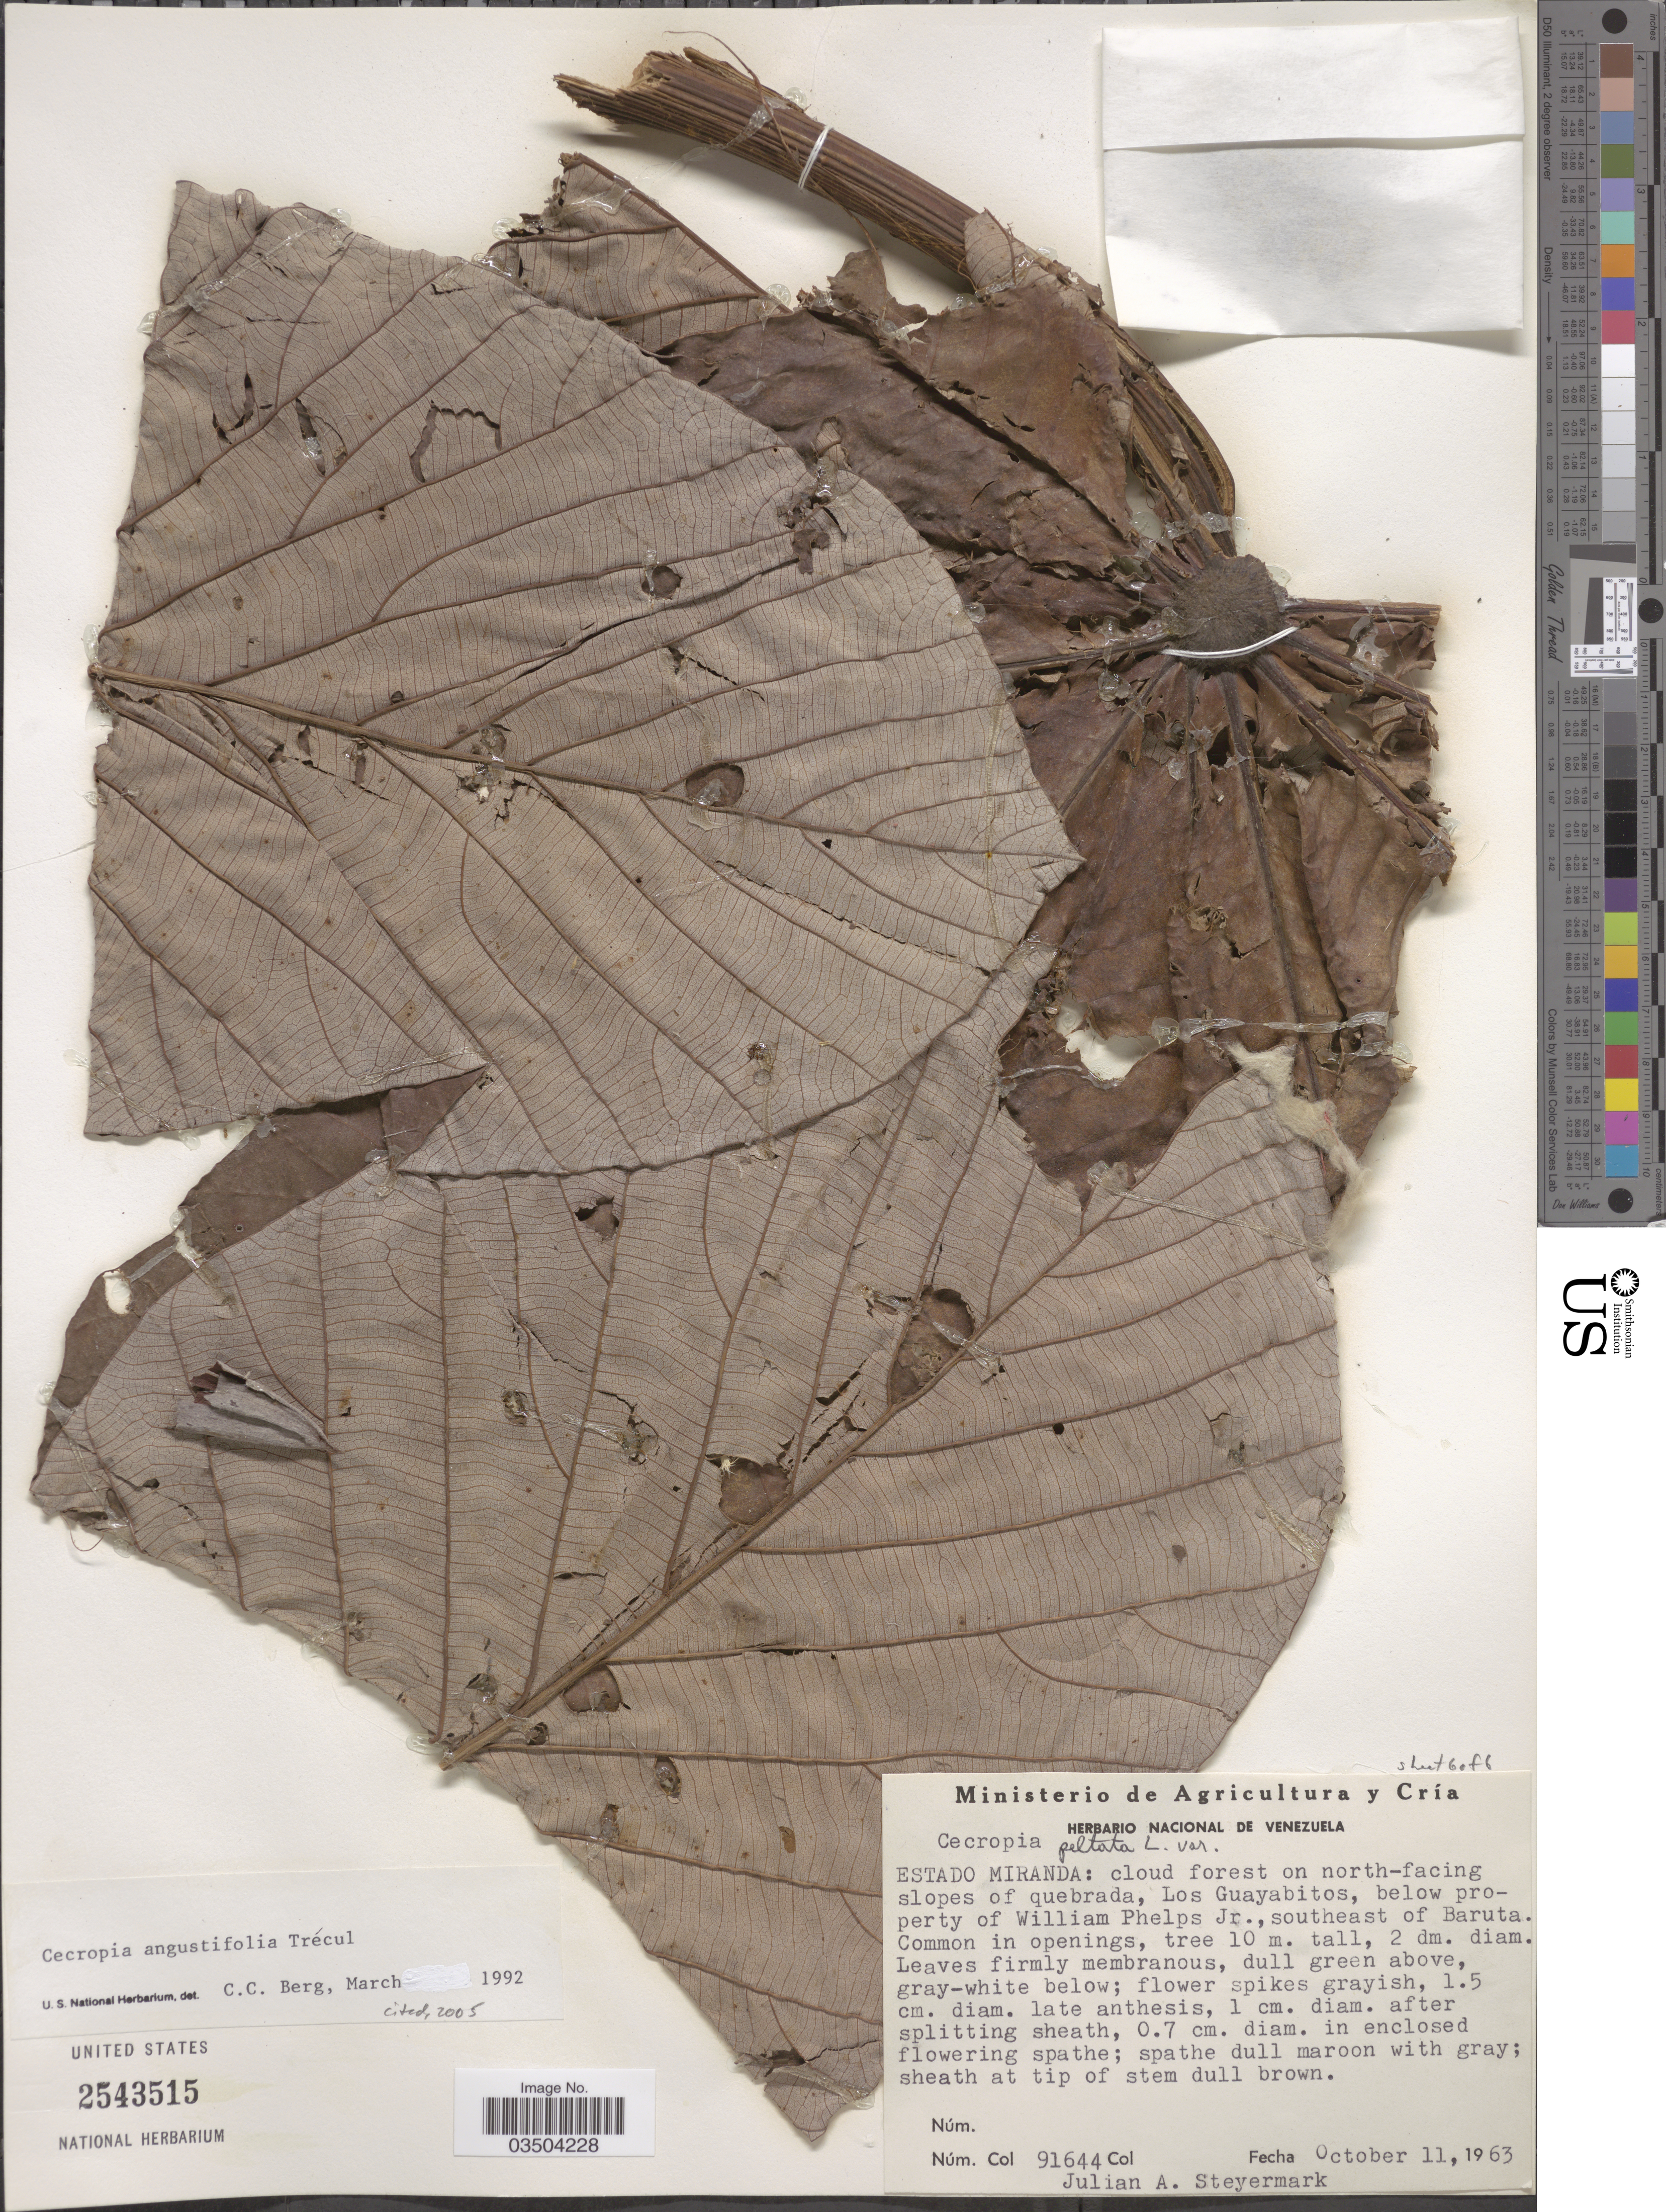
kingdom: Plantae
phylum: Tracheophyta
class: Magnoliopsida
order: Rosales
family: Urticaceae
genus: Cecropia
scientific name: Cecropia angustifolia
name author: Trécul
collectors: J. Steyermark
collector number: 91644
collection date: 1963-10-11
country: Venezuela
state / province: Miranda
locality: Cloud forest on north-facing slopes of quebrada, Los Guayabitos, below property of William Phelps Jr., southeast of Baruta.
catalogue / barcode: US 2543515